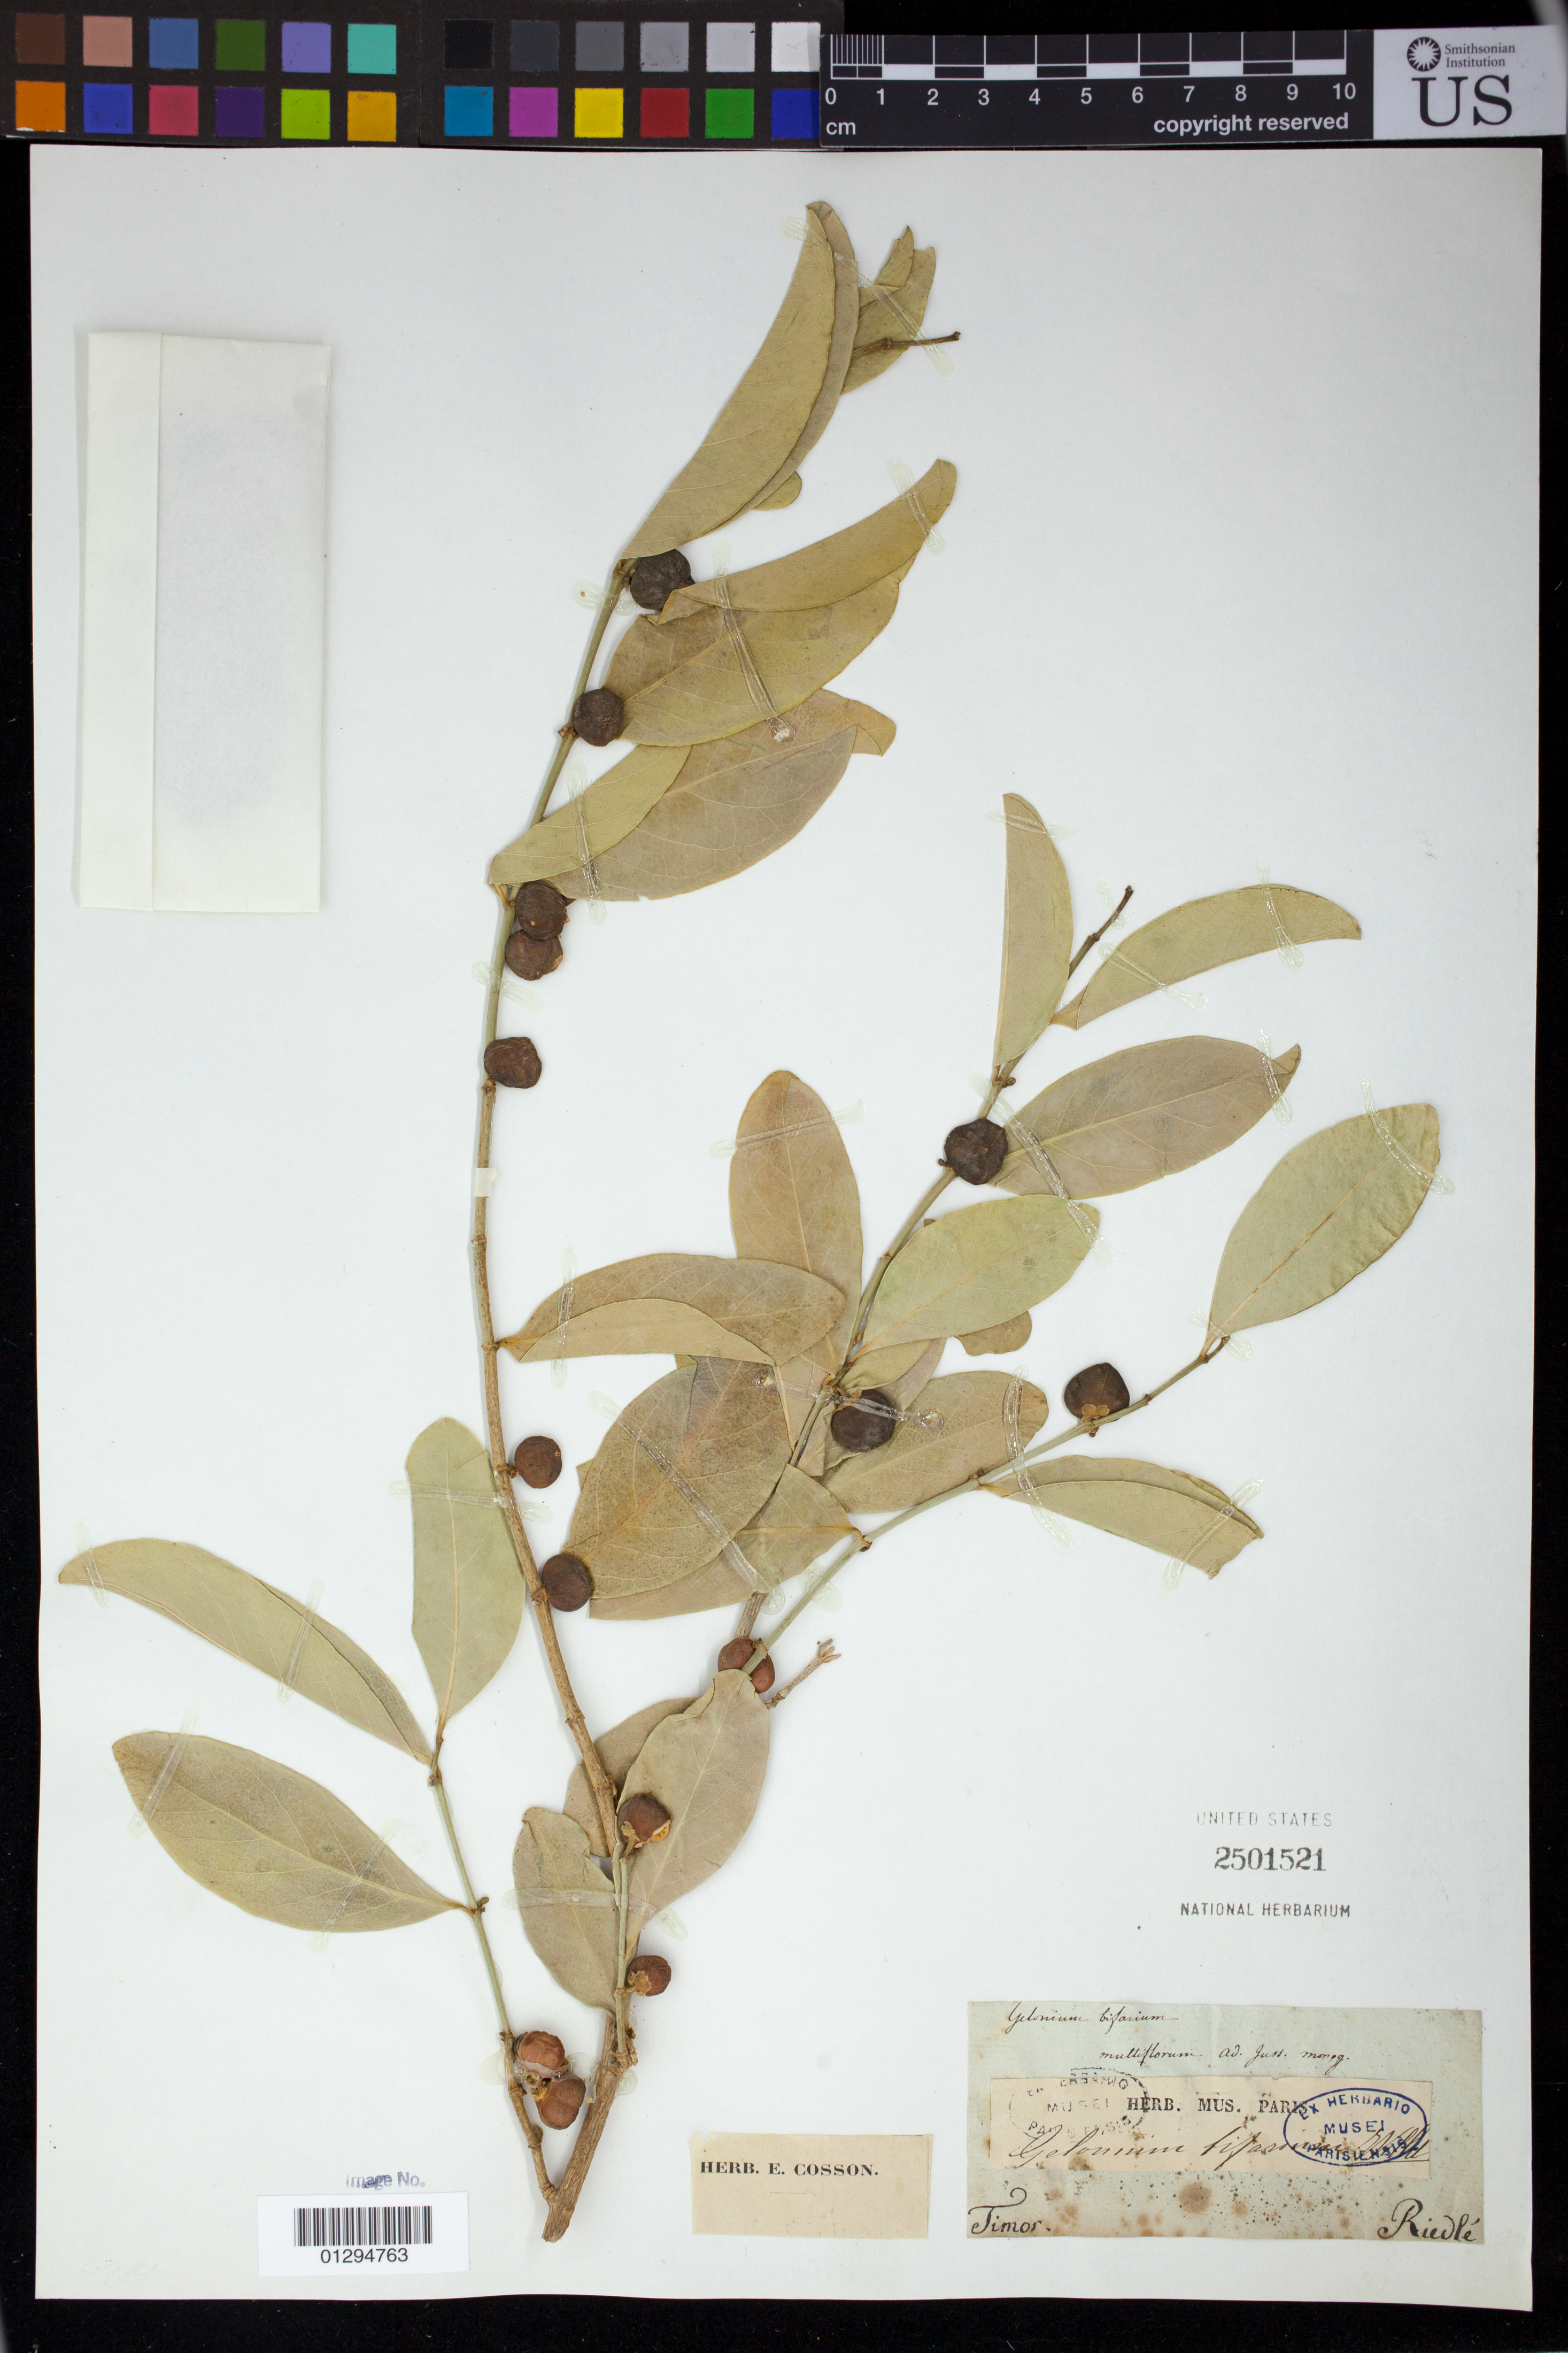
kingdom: Plantae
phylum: Tracheophyta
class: Magnoliopsida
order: Malpighiales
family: Euphorbiaceae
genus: Gelonium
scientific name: Gelonium bifarium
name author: Roxb. ex Willd.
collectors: A. Riedle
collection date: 1797/1798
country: Indonesia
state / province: Nusa Tenggara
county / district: Nusa Tenggara Timur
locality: Timor Island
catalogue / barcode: US 2501521